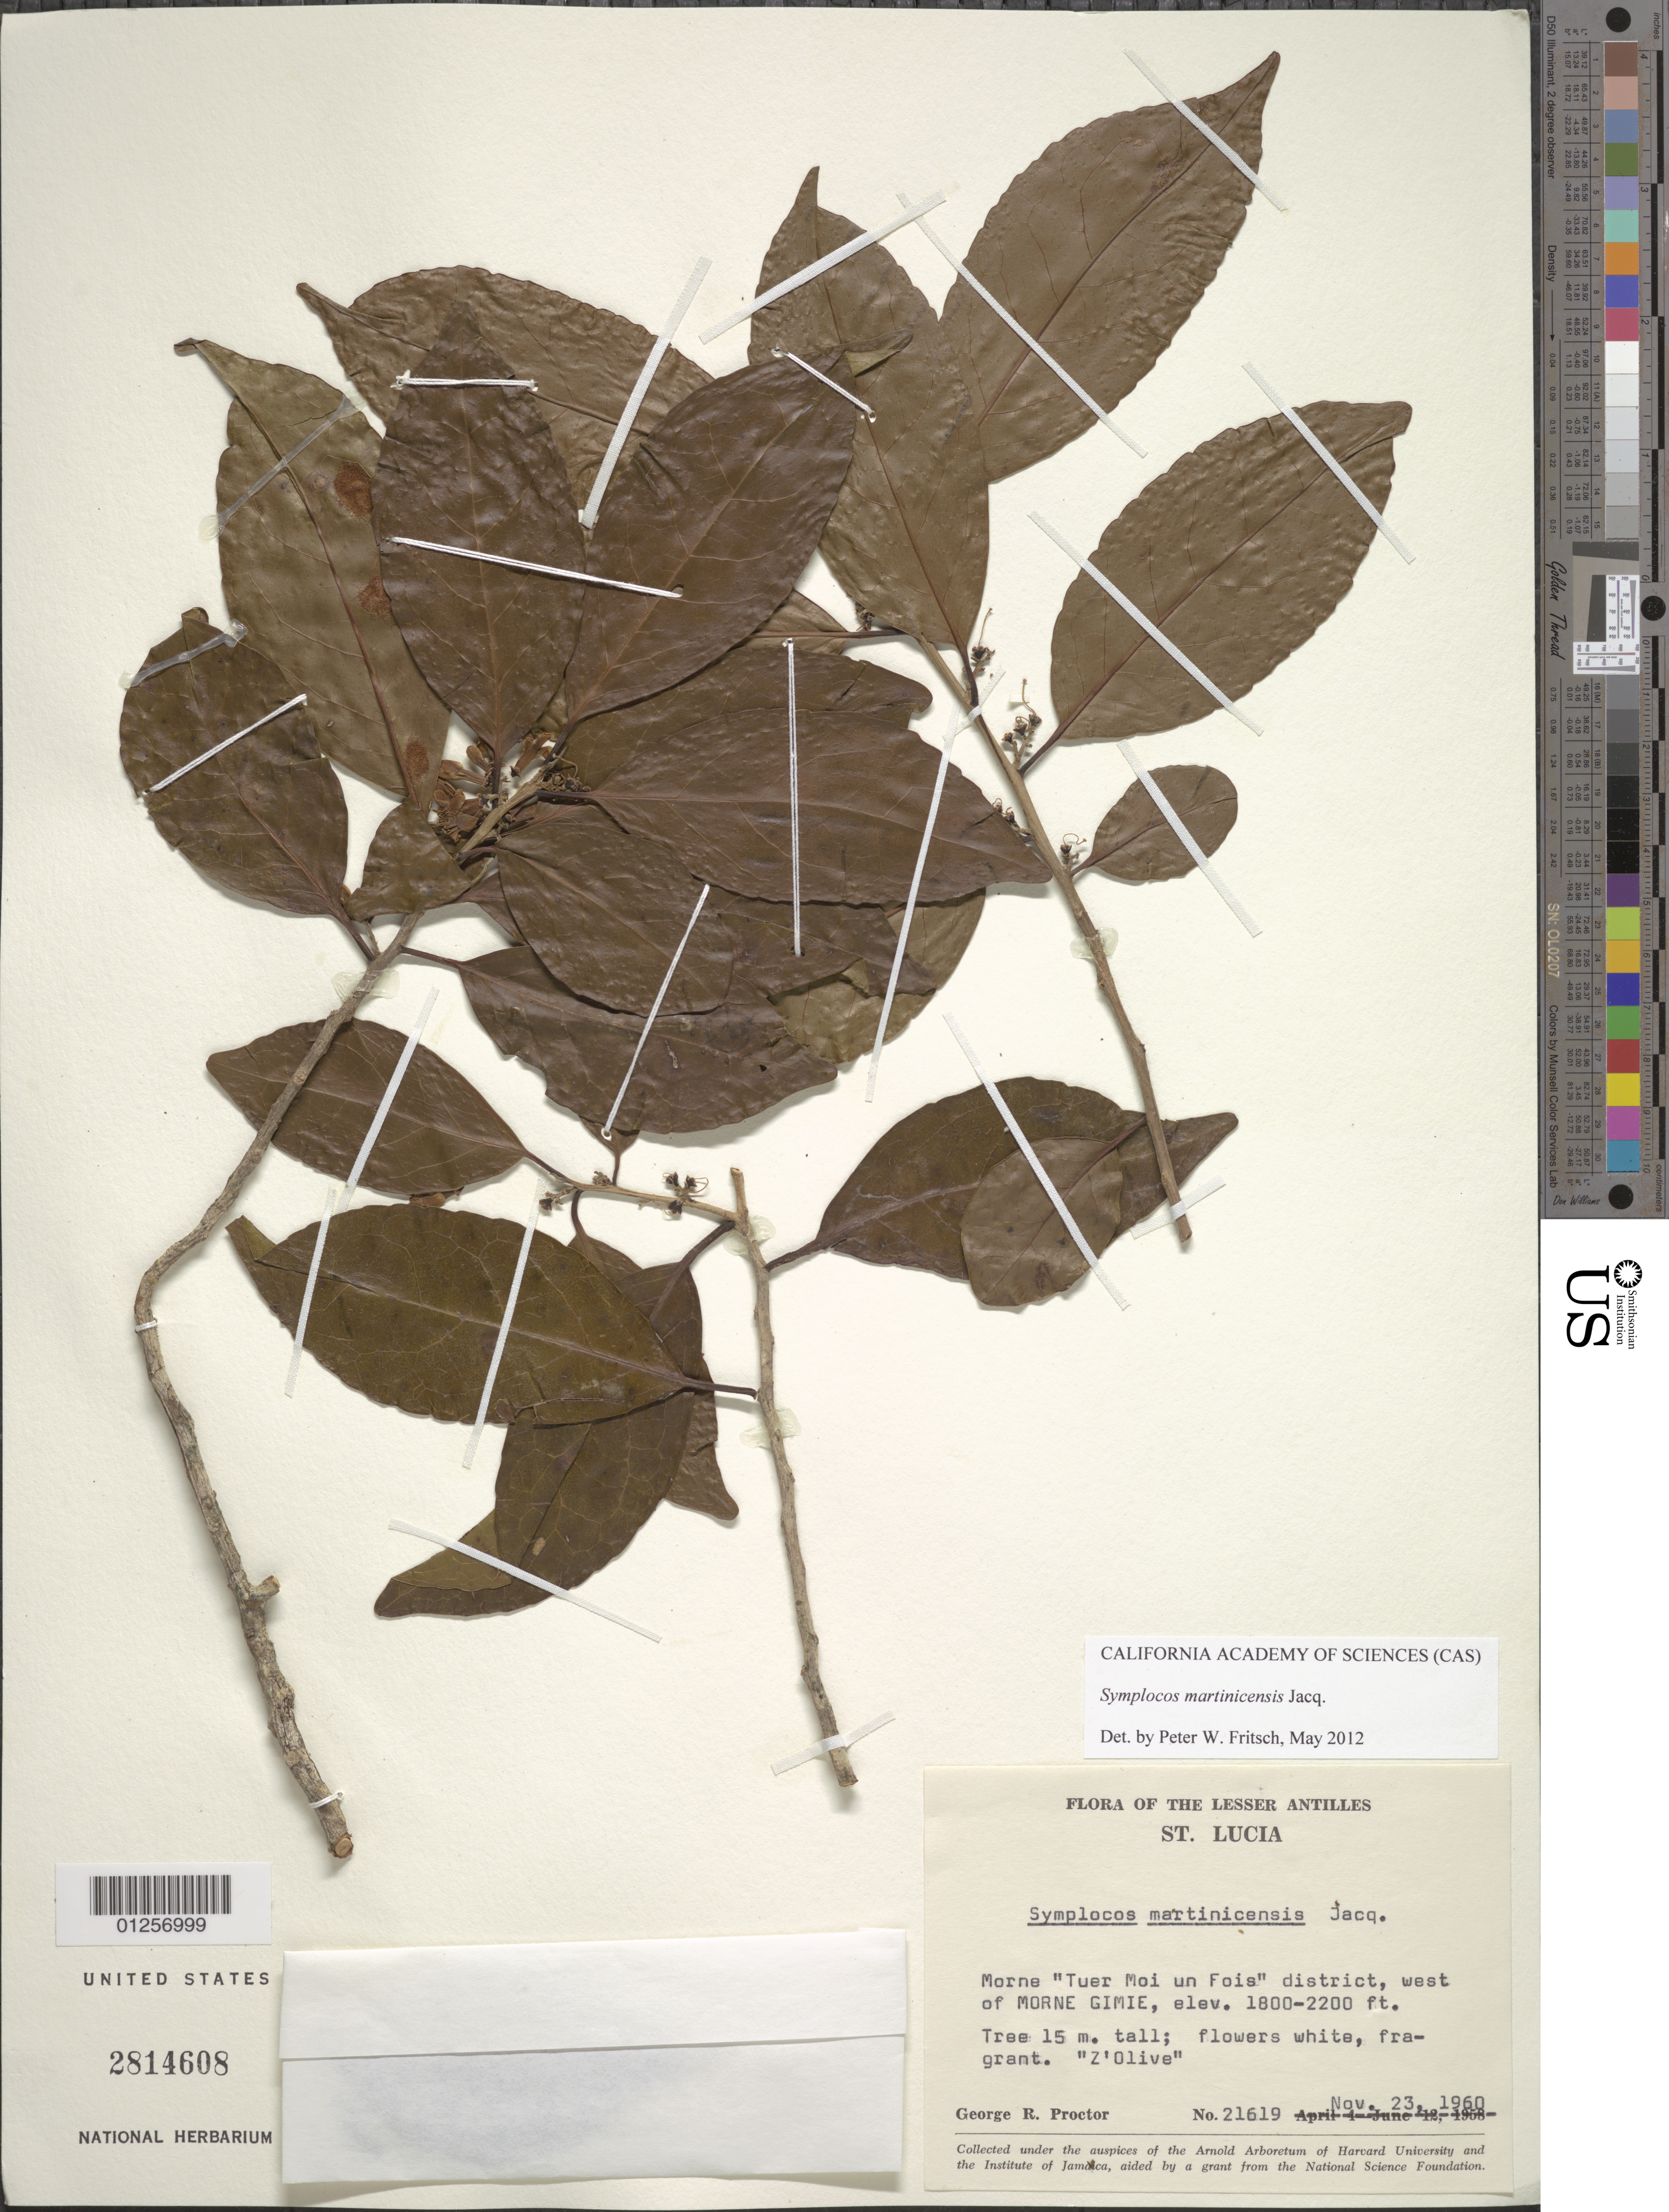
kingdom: Plantae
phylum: Tracheophyta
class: Magnoliopsida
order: Ericales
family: Symplocaceae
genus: Symplocos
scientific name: Symplocos martinicensis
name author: Jacq.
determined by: Fritsch, Peter W.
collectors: G. R. Proctor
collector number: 21619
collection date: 1960-11-23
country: St. Lucia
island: St. Lucia I.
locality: Morne "Tuer Moi un Fois" district, W of Morne Gimie.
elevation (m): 549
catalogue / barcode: US 2814608